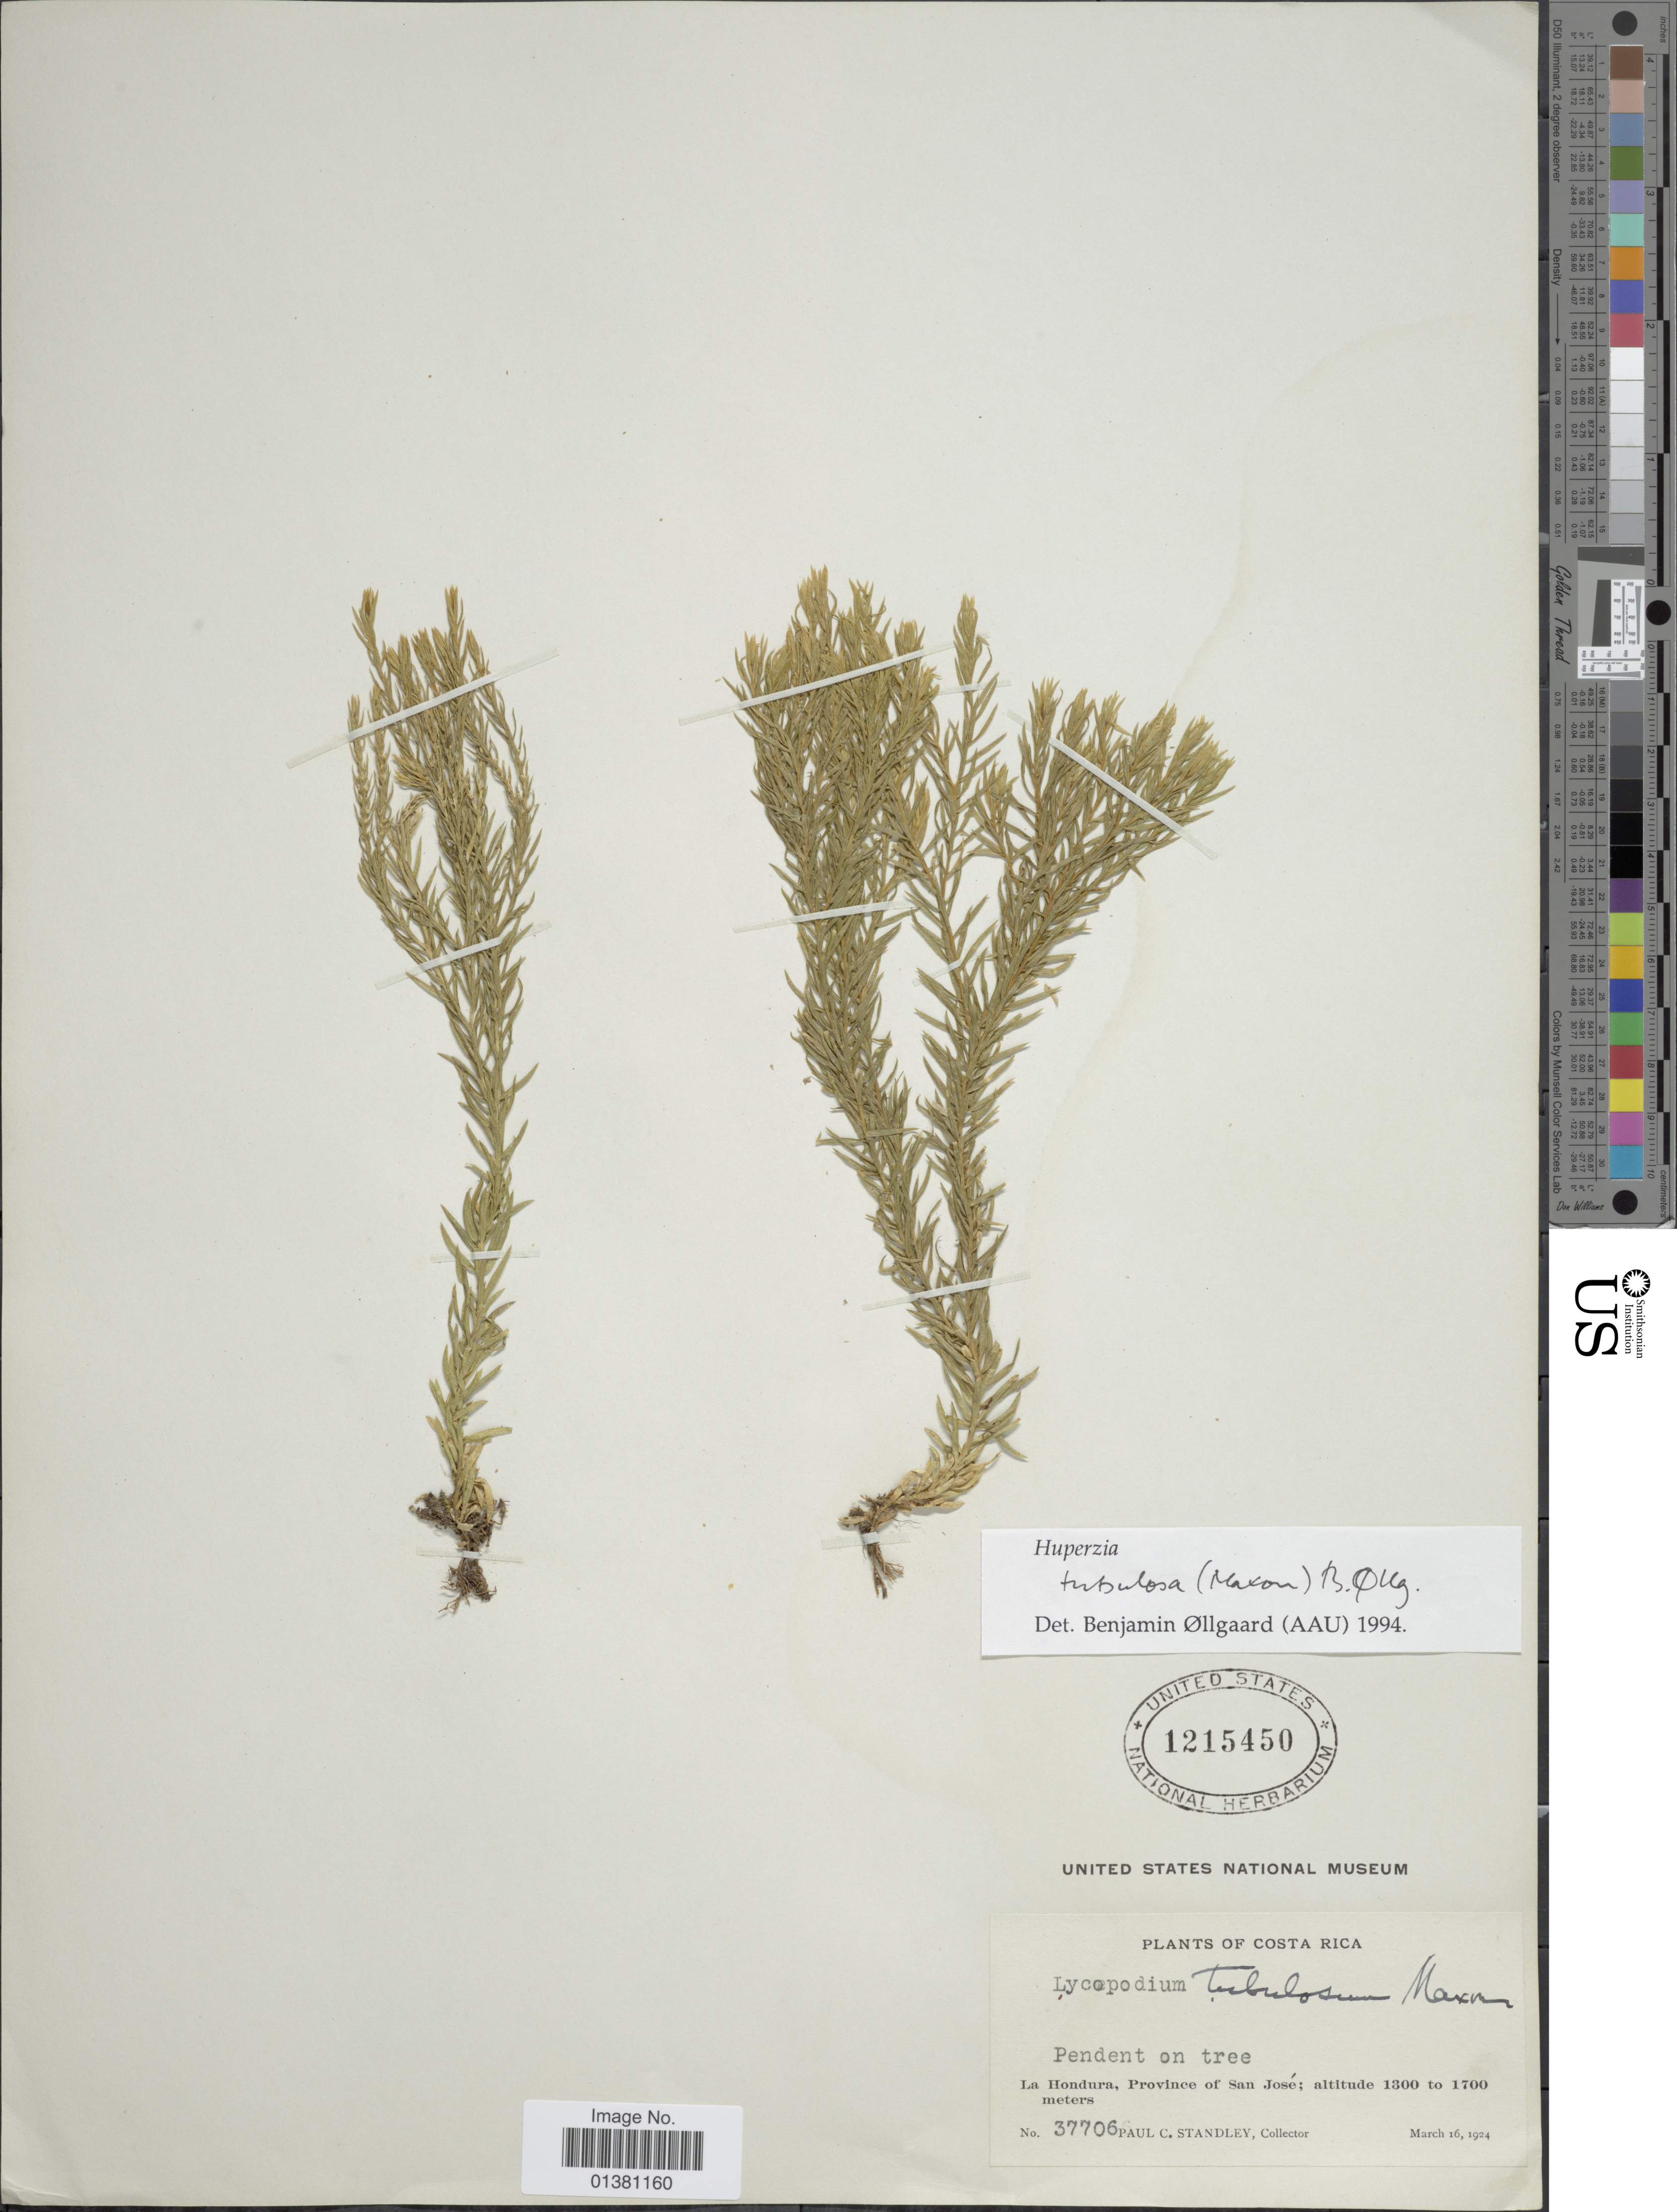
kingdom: Plantae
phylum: Tracheophyta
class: Lycopodiopsida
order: Lycopodiales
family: Lycopodiaceae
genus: Phlegmariurus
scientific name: Phlegmariurus tubulosus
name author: (Maxon) B. Øllg.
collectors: P. C. Standley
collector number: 37706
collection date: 1924-03-16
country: Costa Rica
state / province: San José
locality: La Hondura, Province of San José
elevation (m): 1300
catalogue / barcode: US 1215450